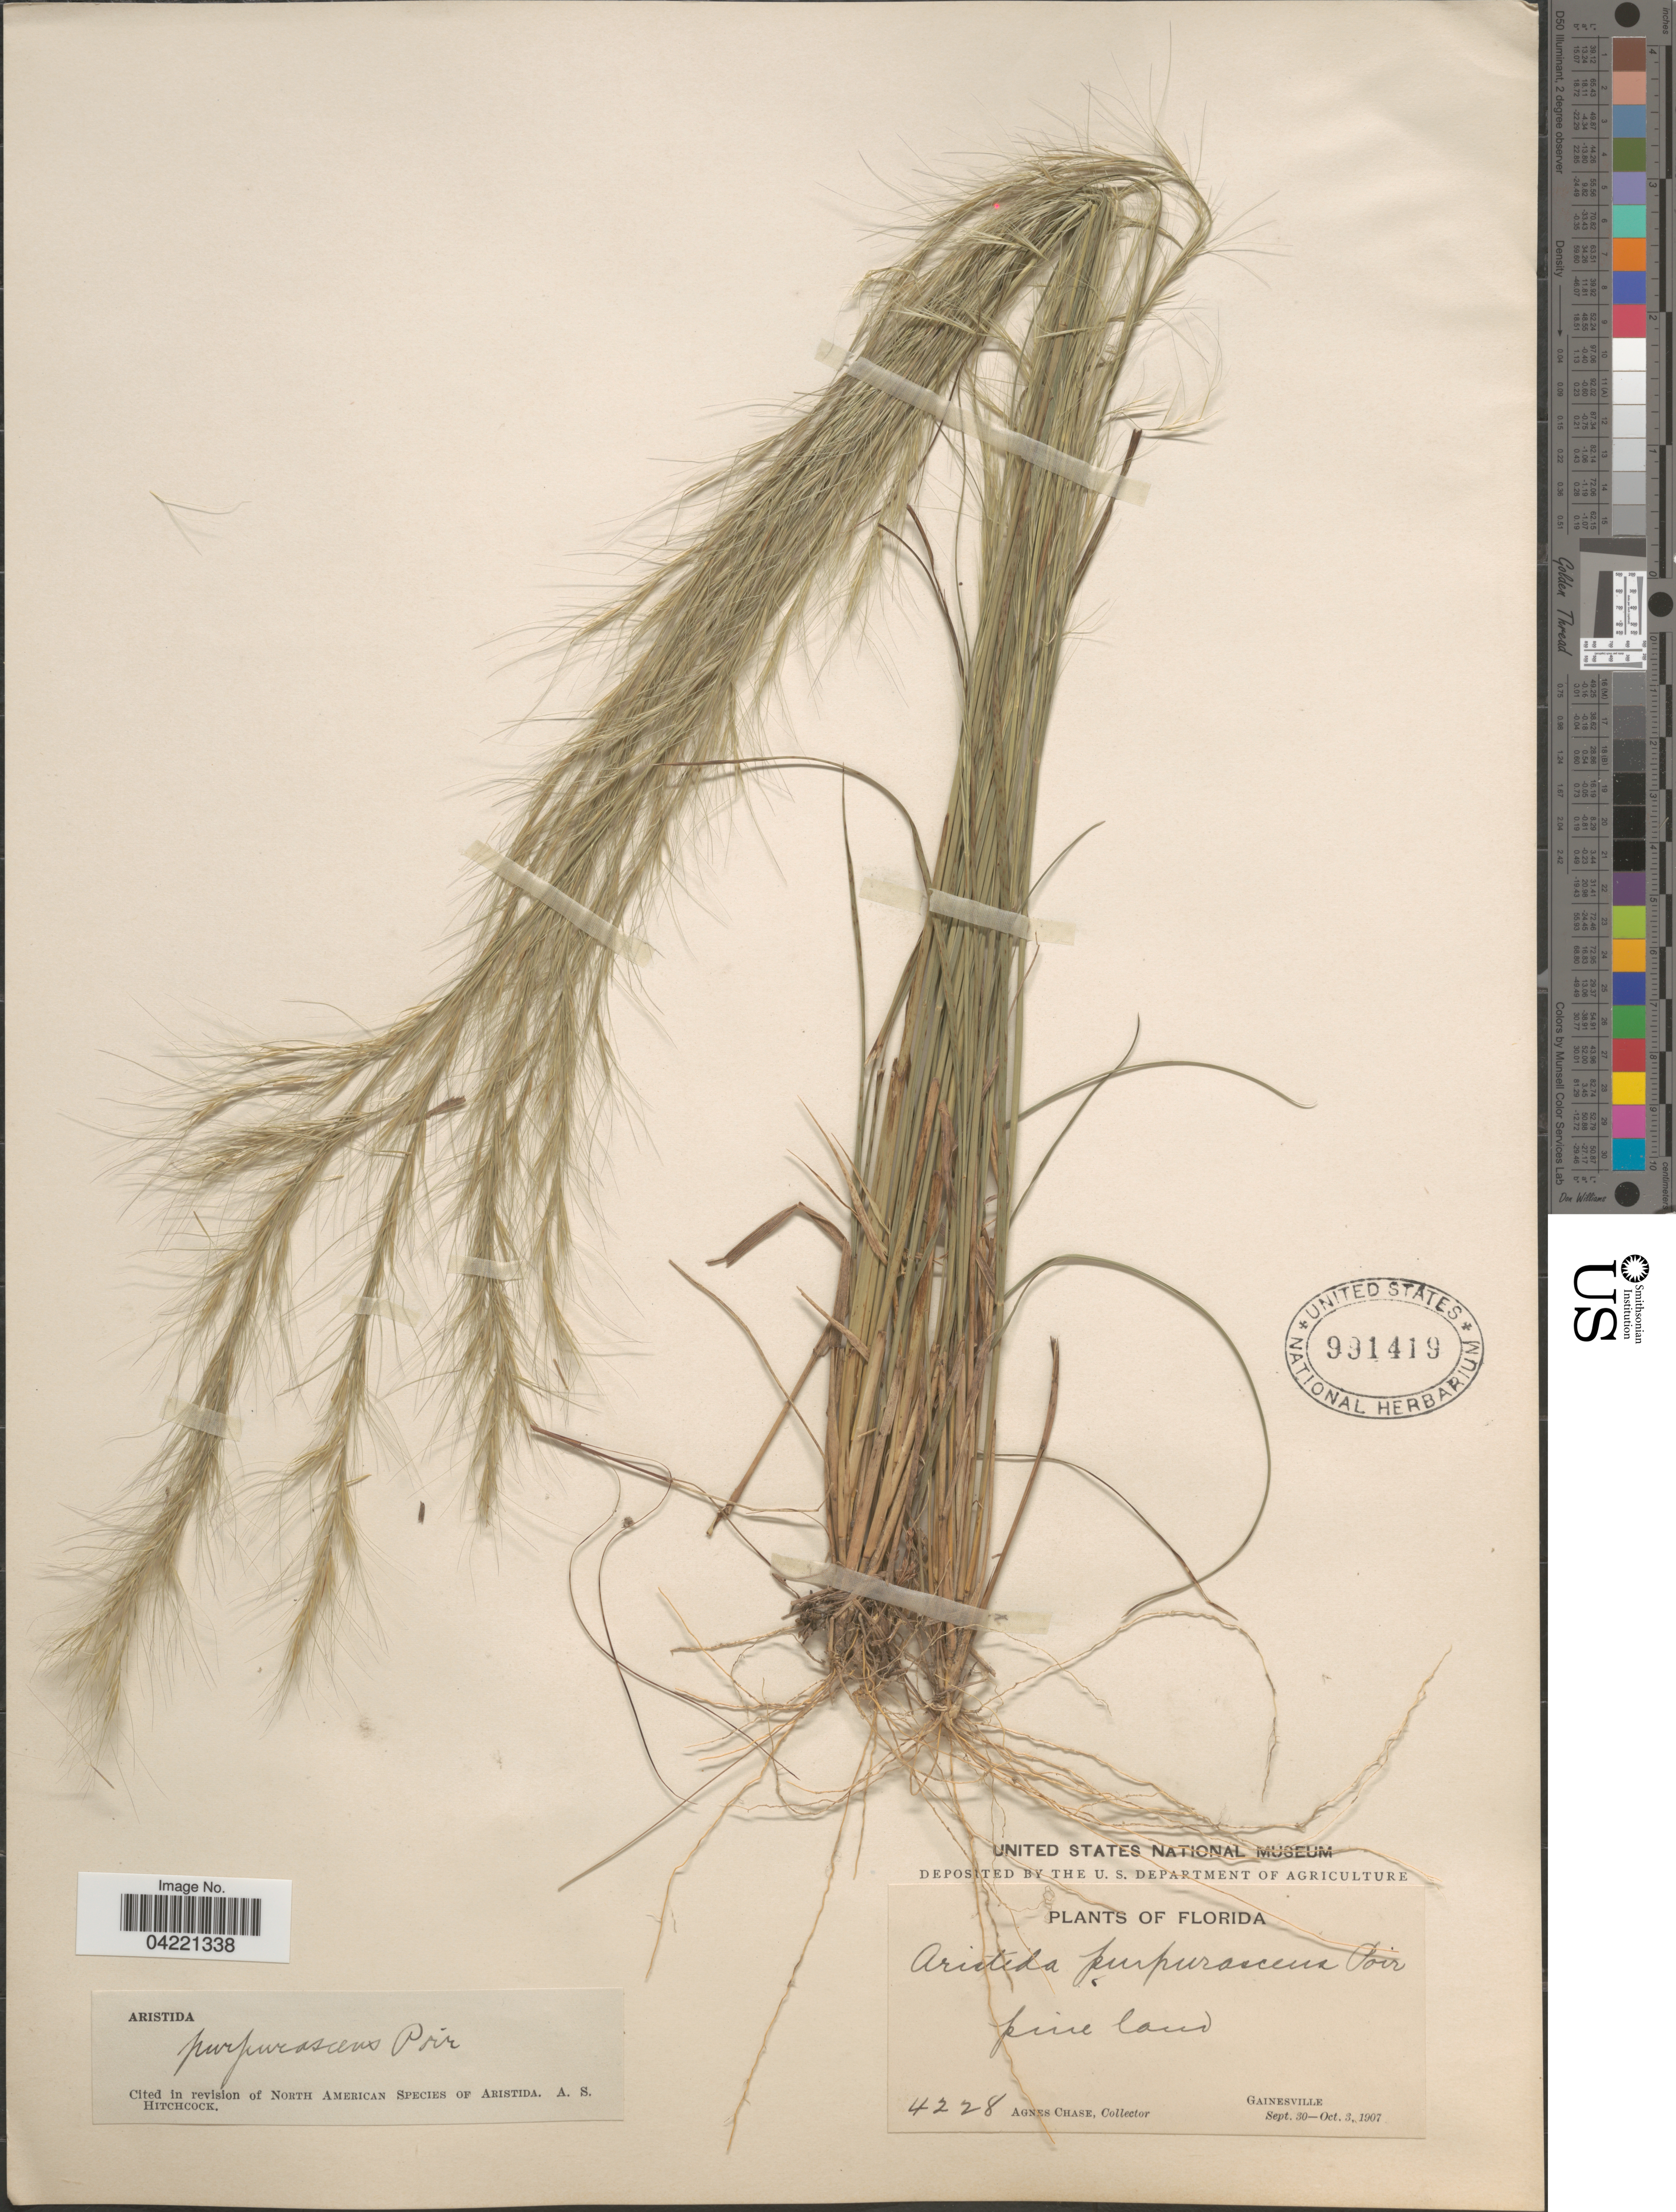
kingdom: Plantae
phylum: Tracheophyta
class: Liliopsida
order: Poales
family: Poaceae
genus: Aristida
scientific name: Aristida purpurascens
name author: Poir.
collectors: A. Chase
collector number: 4228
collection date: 1907-09-30/1907-10-03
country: United States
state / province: Florida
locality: Pine land. Gainesville.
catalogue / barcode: US 991419